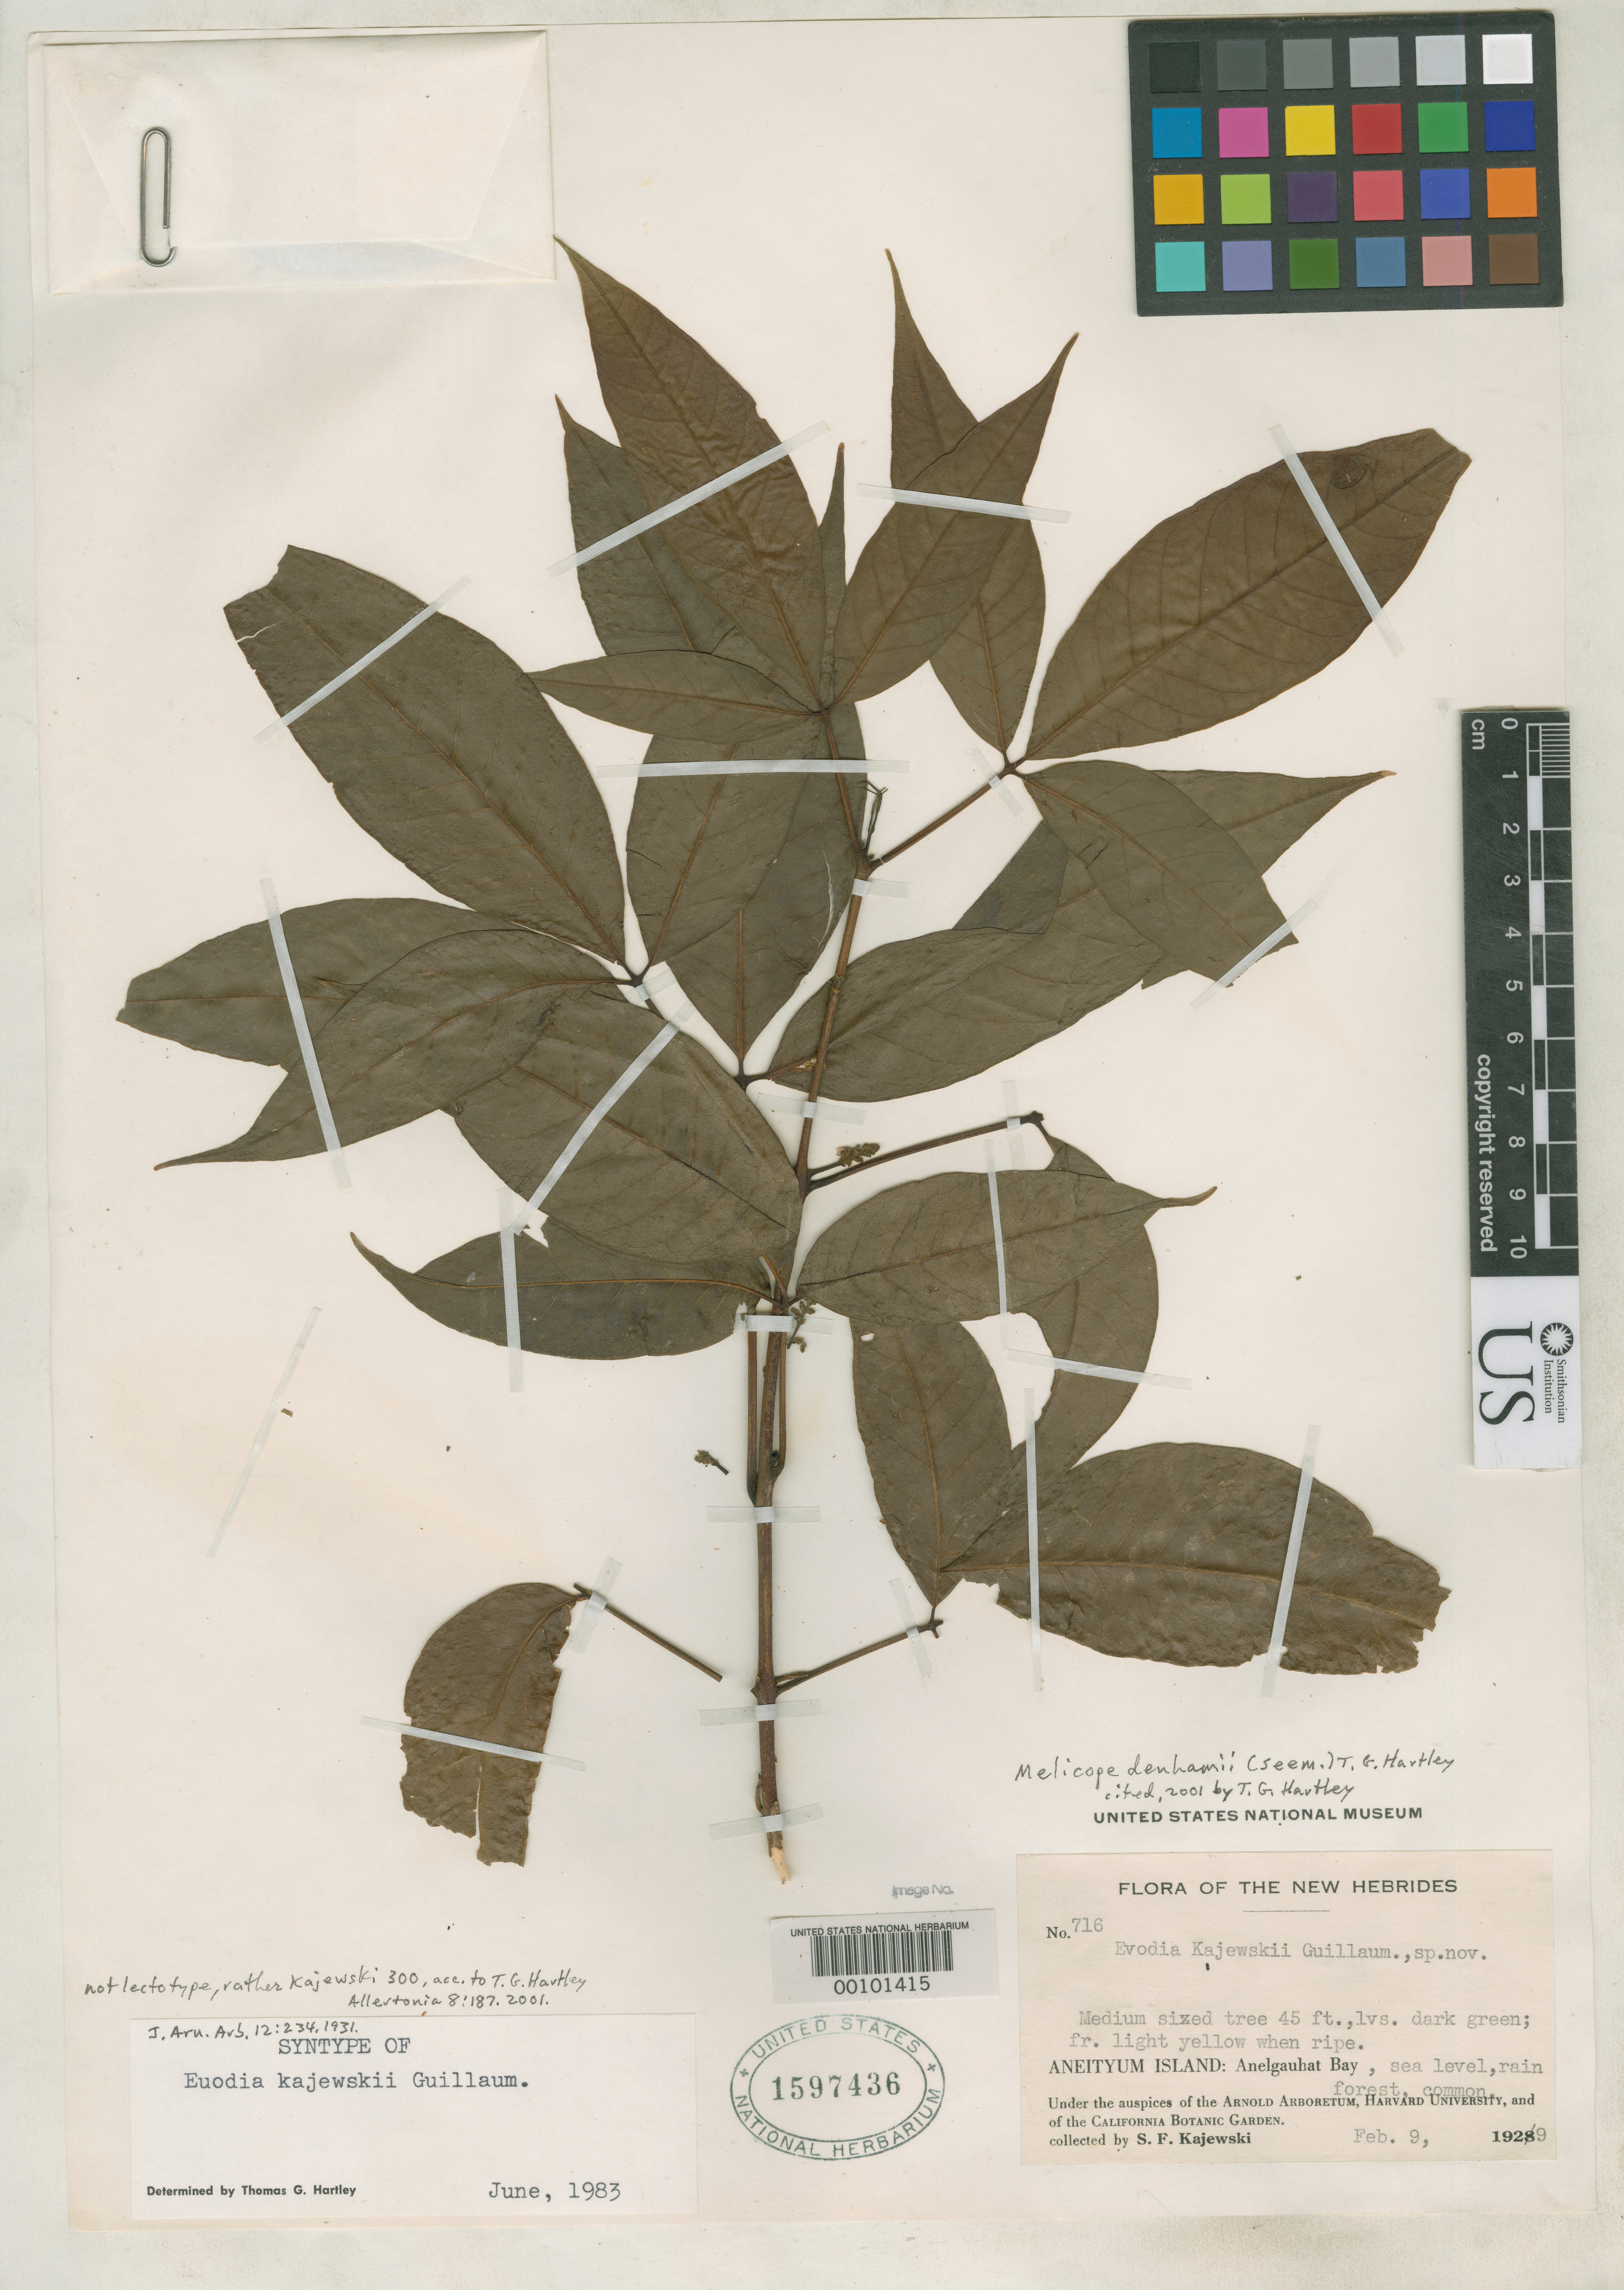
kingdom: Plantae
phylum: Tracheophyta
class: Magnoliopsida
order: Sapindales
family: Rutaceae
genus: Euodia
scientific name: Euodia kajewskii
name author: Guillaumin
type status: Isosyntype; Isolectotype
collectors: S. Kajewski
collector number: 300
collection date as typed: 24 May 1928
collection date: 1928-05-24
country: Vanuatu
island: Erromango [Eromanga]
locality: Dillon Bay.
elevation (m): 300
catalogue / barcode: US 1597436